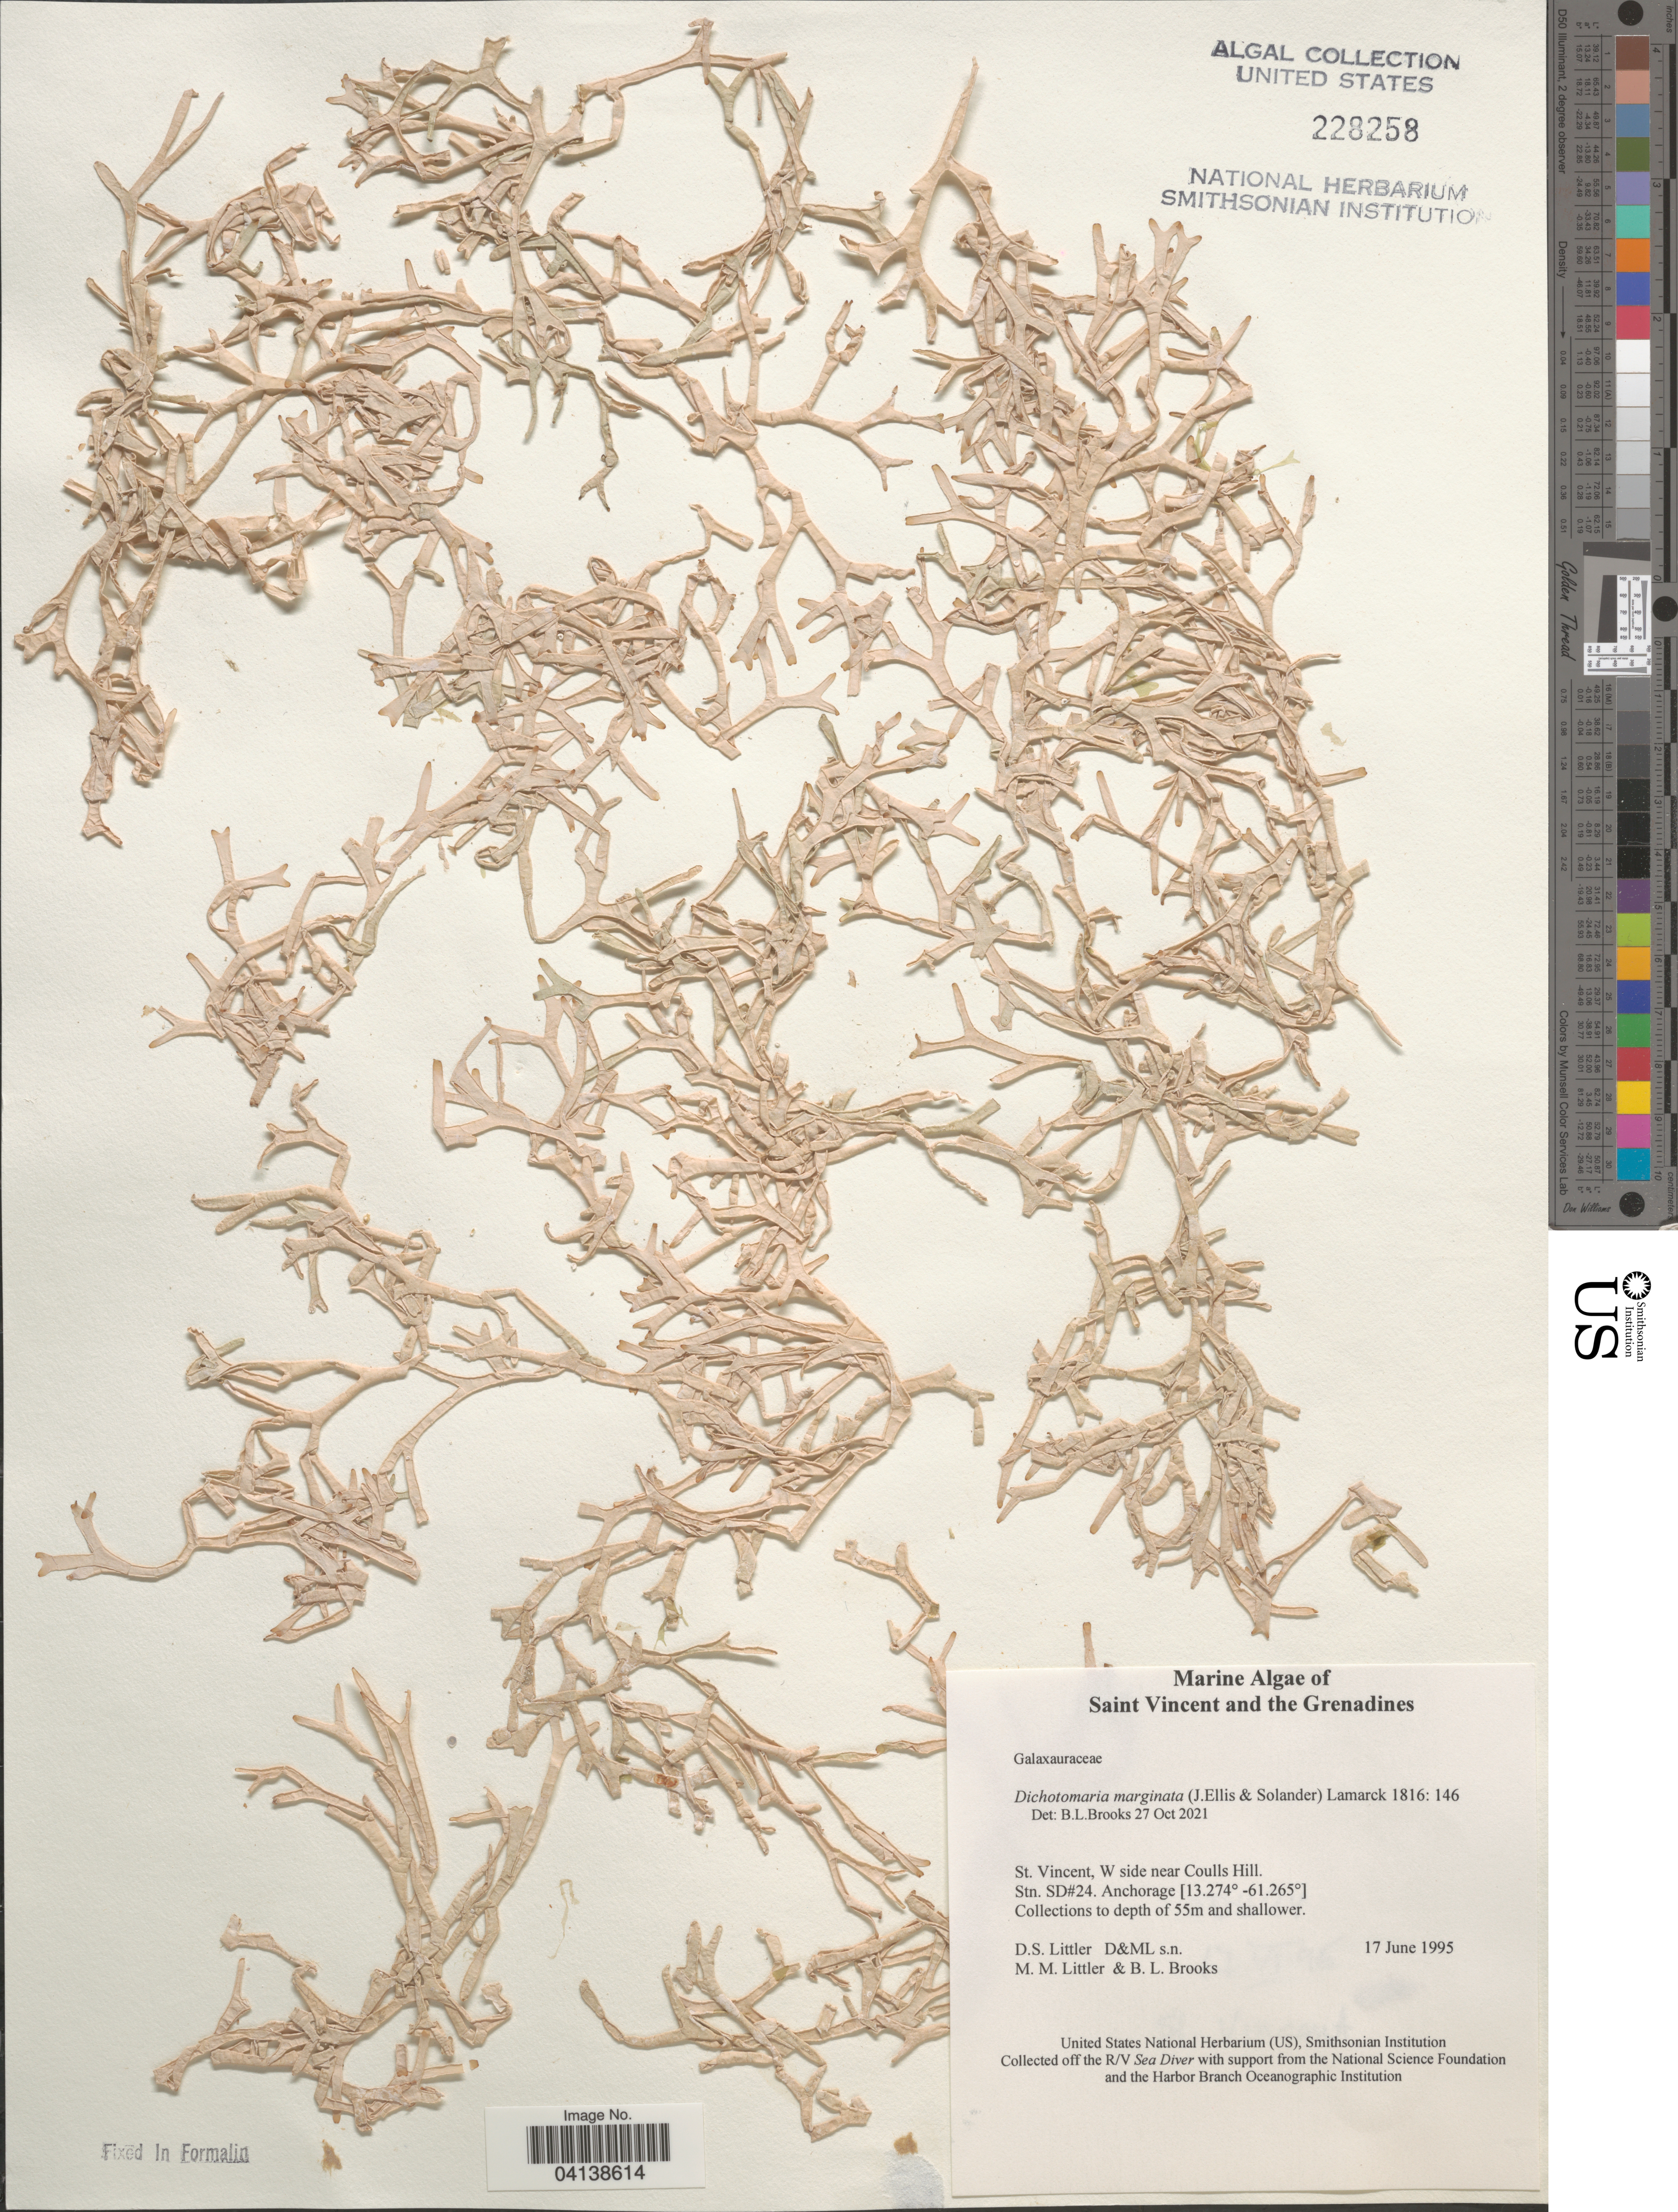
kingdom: Plantae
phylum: Rhodophyta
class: Florideophyceae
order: Nemaliales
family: Galaxauraceae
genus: Dichotomaria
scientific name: Dichotomaria marginata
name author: (J. Ellis & Sol.) Lam.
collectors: D. S. Littler & B. Brooks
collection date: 1995-06-17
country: St. Vincent - Grenadines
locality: Saint Vincent and the Grenadines. St. Vincent, W side near Coulls Hill. Stn. SD#24.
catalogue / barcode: US 228258